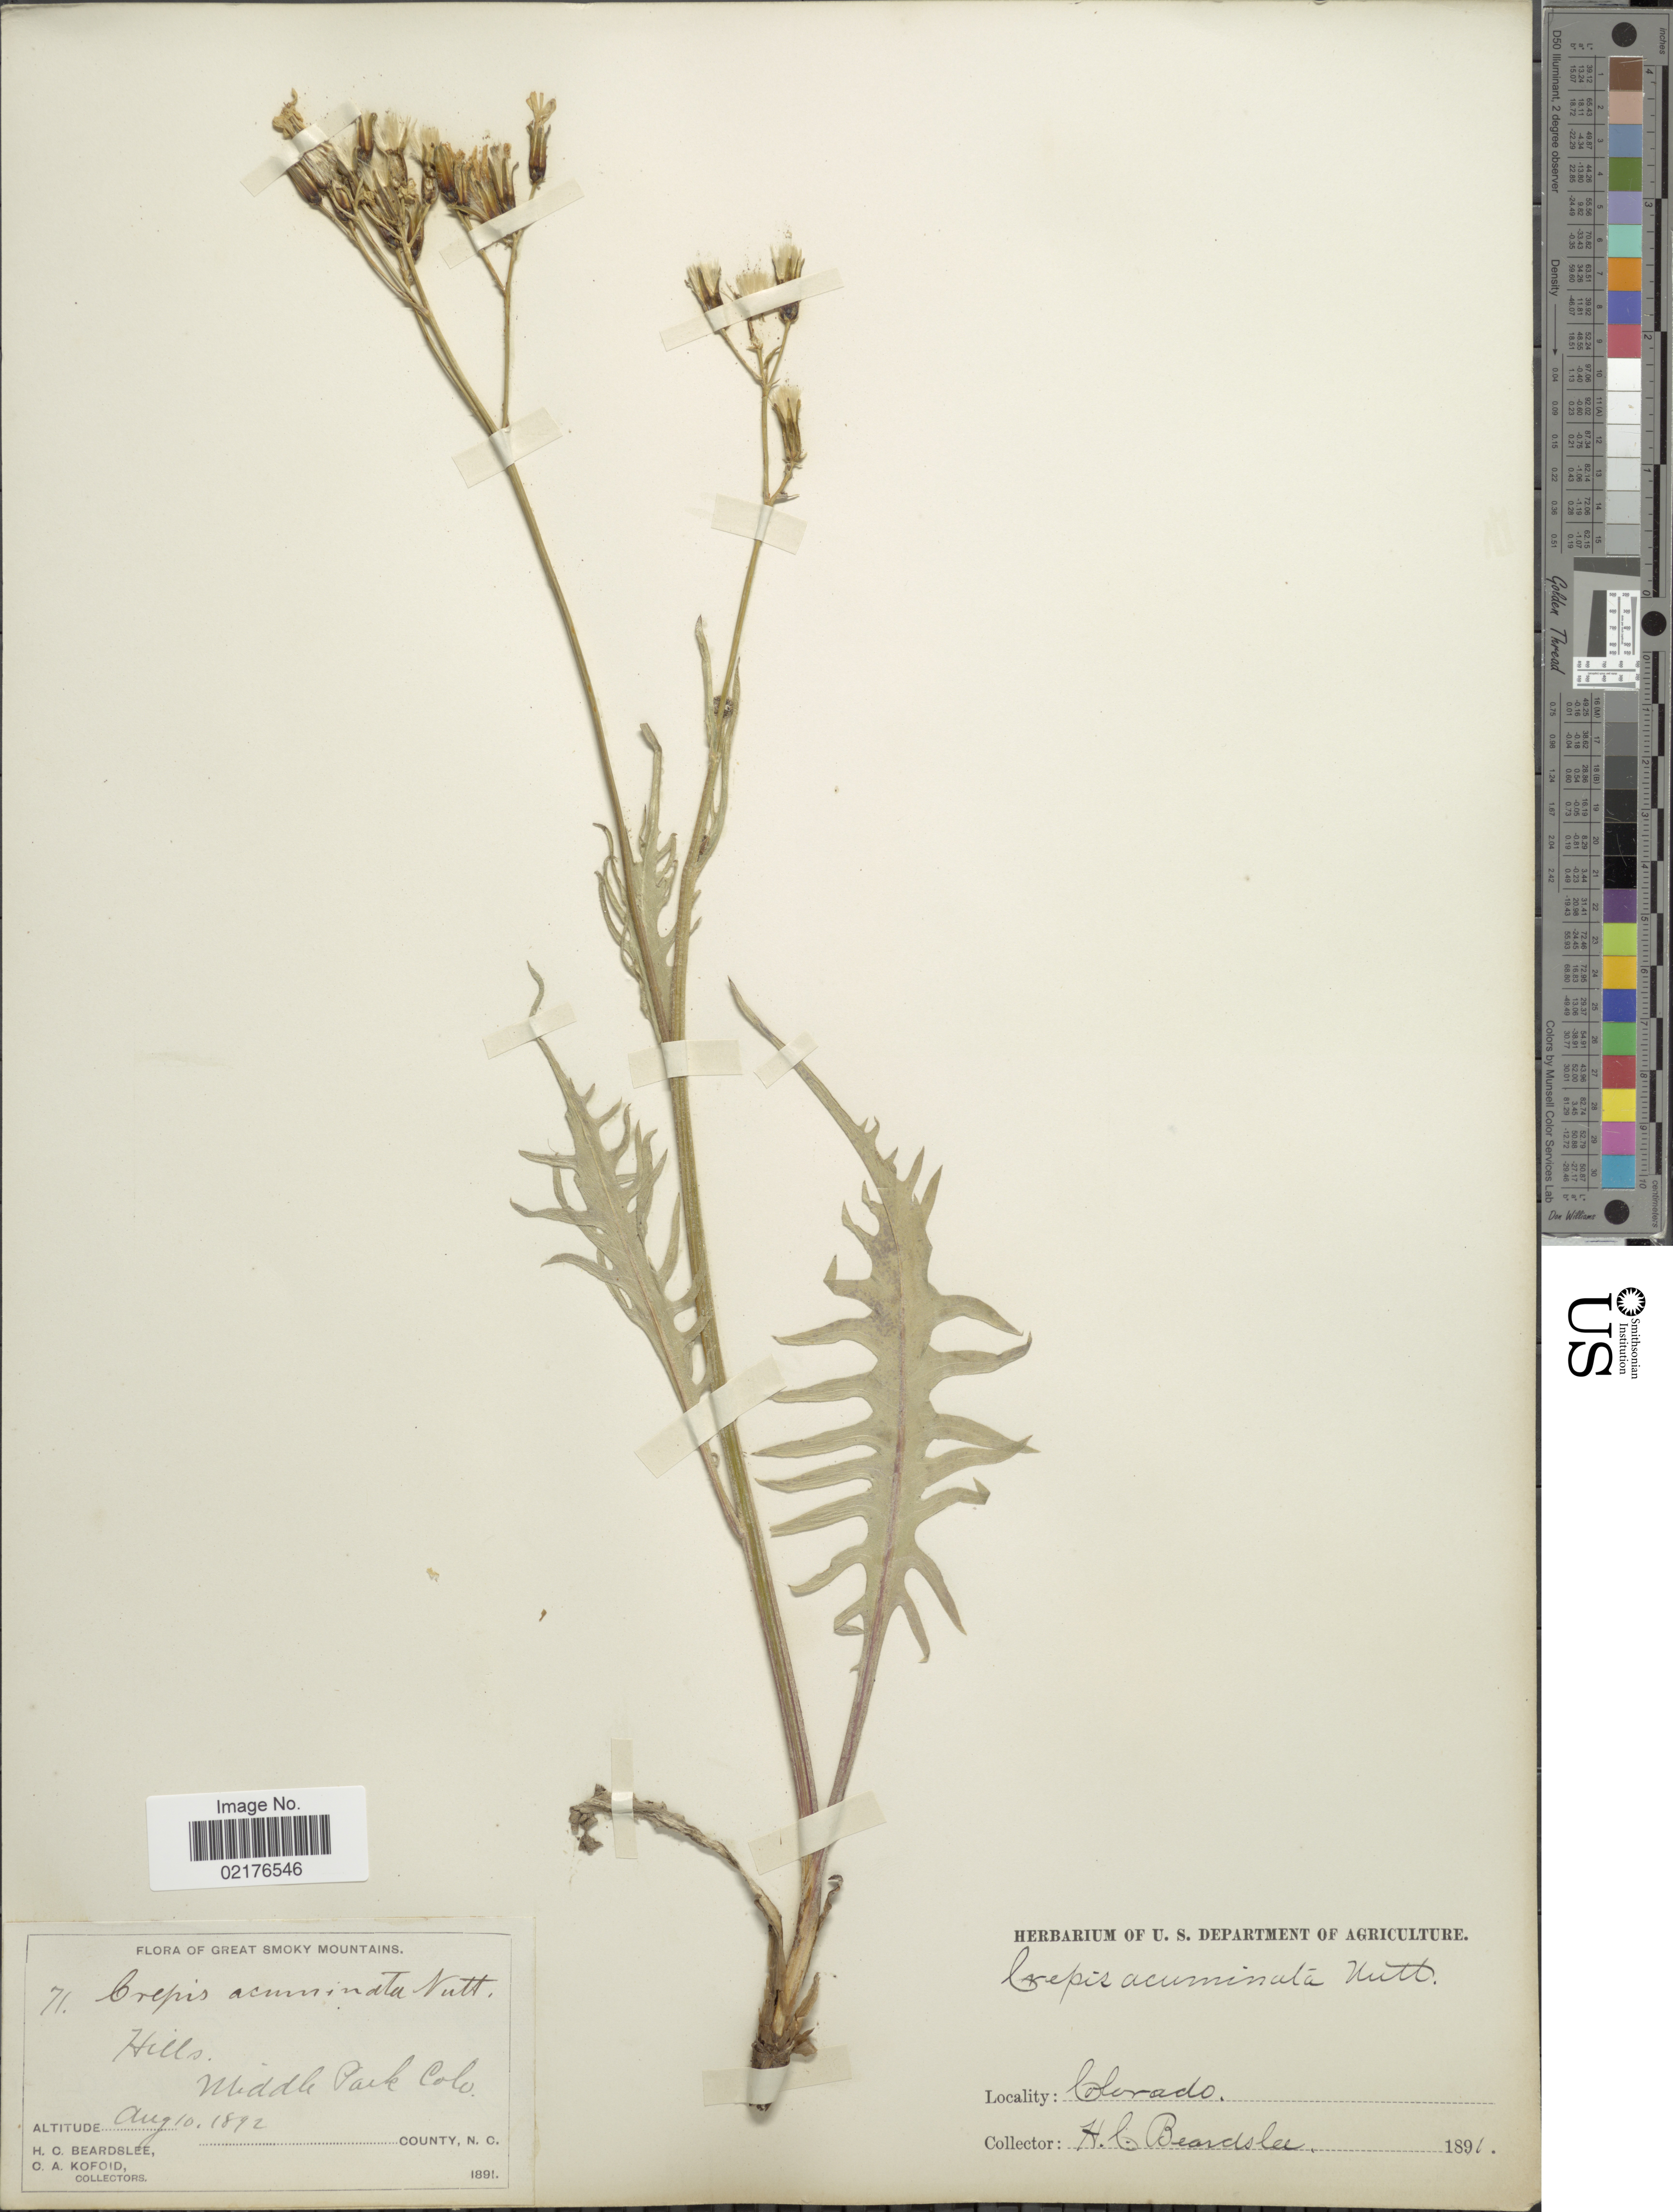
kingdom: Plantae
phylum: Tracheophyta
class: Magnoliopsida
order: Asterales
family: Asteraceae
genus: Crepis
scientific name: Crepis acuminata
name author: Nutt.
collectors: H. Beardslee & C. Kofoid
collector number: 71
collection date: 1891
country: United States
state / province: Colorado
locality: Hills, Middle Park Co.